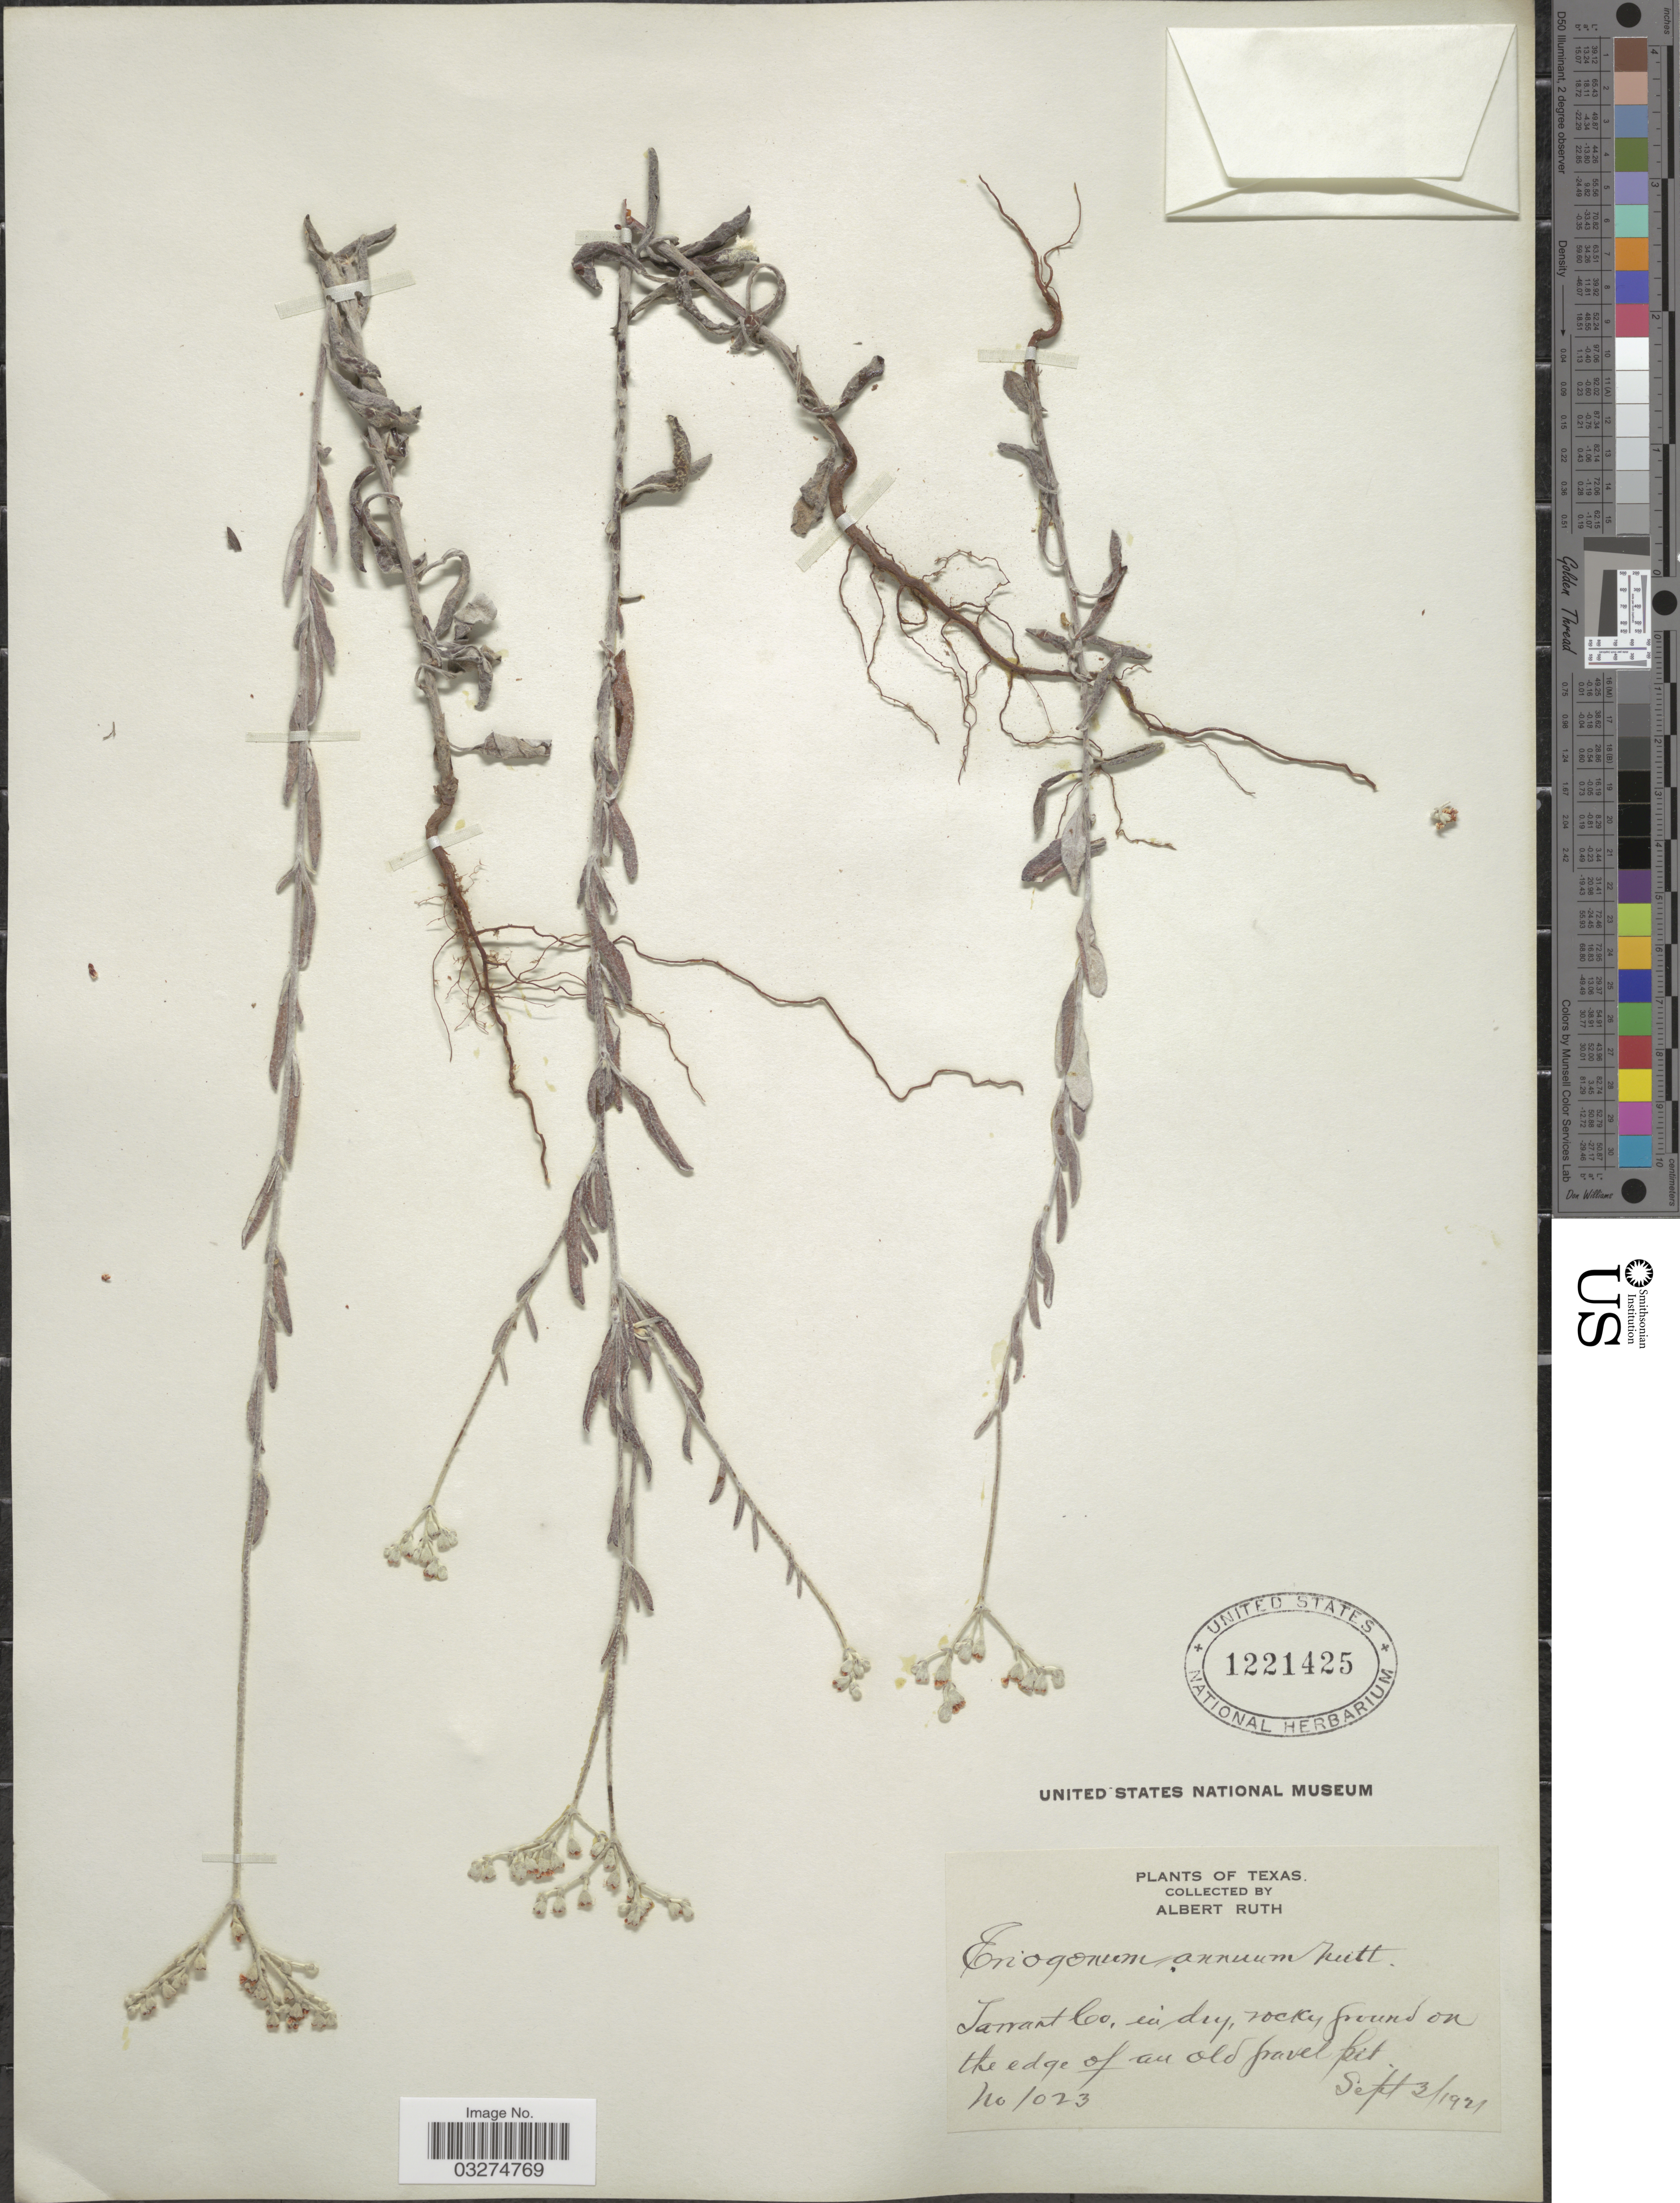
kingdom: Plantae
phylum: Tracheophyta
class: Magnoliopsida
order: Caryophyllales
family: Polygonaceae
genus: Eriogonum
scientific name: Eriogonum annuum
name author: Nutt.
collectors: A. Ruth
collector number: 1023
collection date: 1921-09-03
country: United States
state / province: Texas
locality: Tarrant Co. in dry, rocky ground on the edge of an old gravel pit.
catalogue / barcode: US 1221425